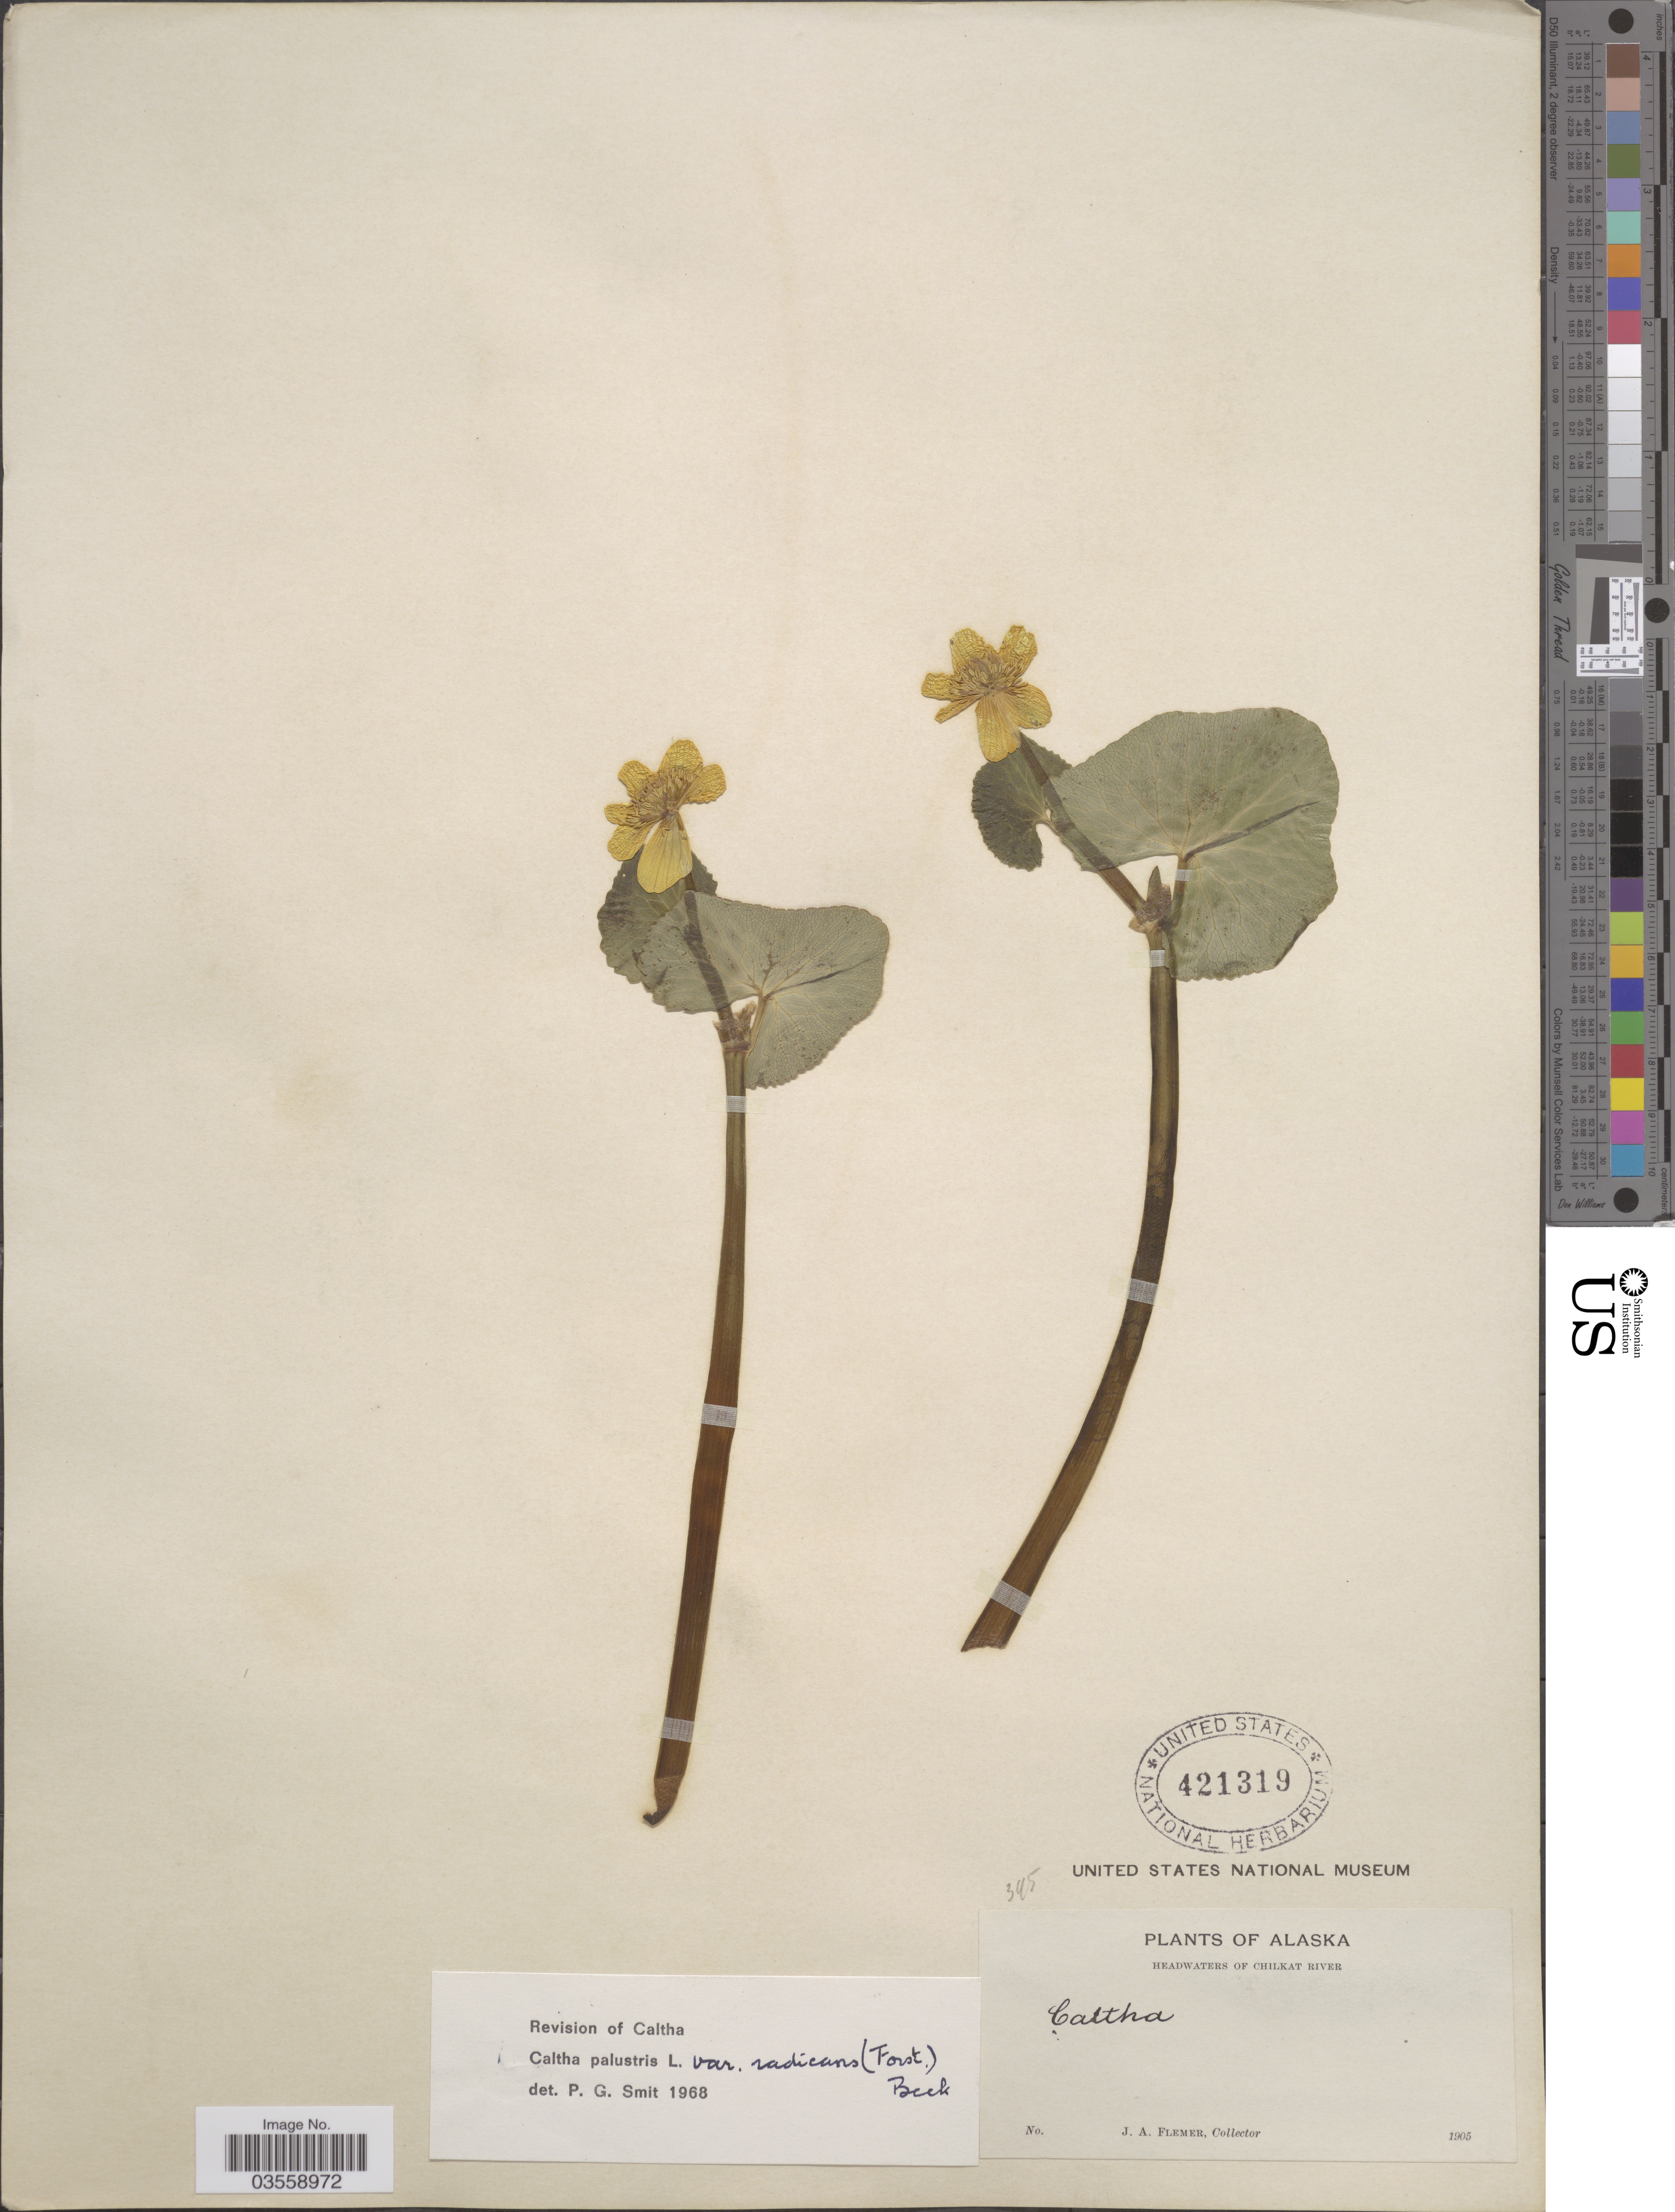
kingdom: Plantae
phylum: Tracheophyta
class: Magnoliopsida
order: Ranunculales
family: Ranunculaceae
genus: Caltha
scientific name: Caltha palustris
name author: L.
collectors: J. Flemer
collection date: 1905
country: United States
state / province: Alaska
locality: Headwaters of Chilkat River.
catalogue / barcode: US 421319